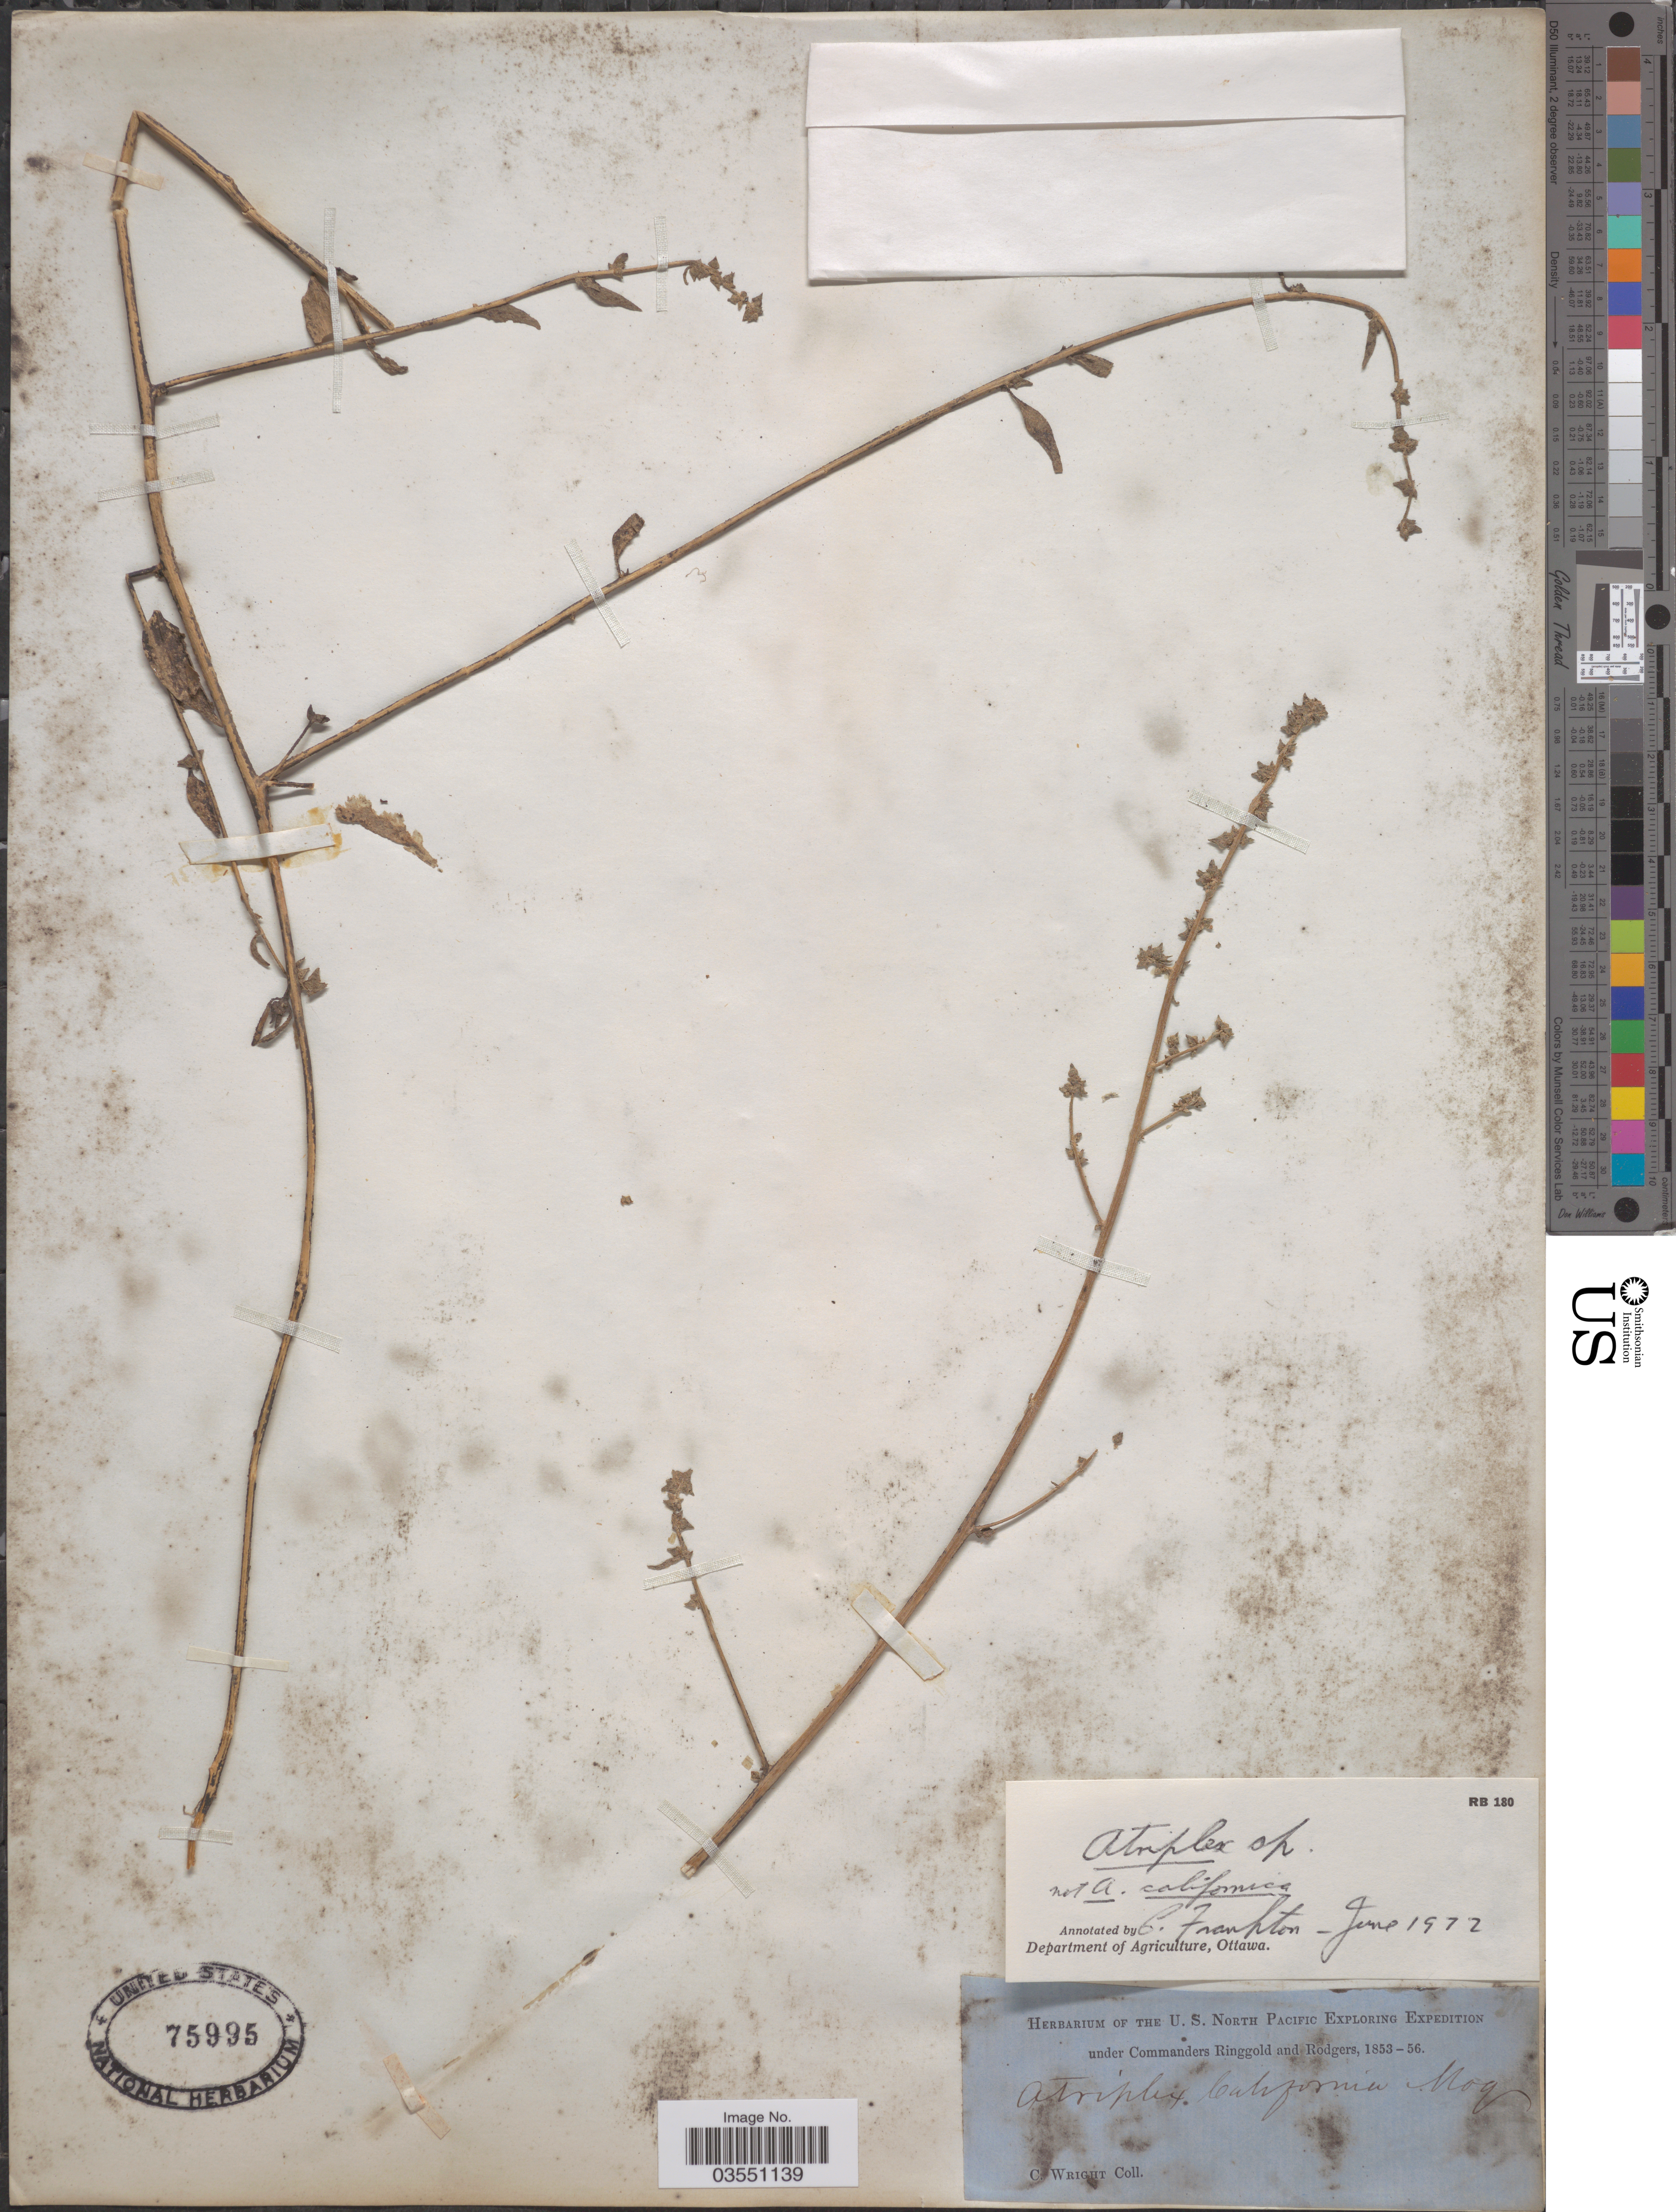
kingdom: Plantae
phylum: Tracheophyta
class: Magnoliopsida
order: Caryophyllales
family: Amaranthaceae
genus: Atriplex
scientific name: Atriplex sp.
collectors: C. Wright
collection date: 1853/1856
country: United States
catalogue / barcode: US 75995